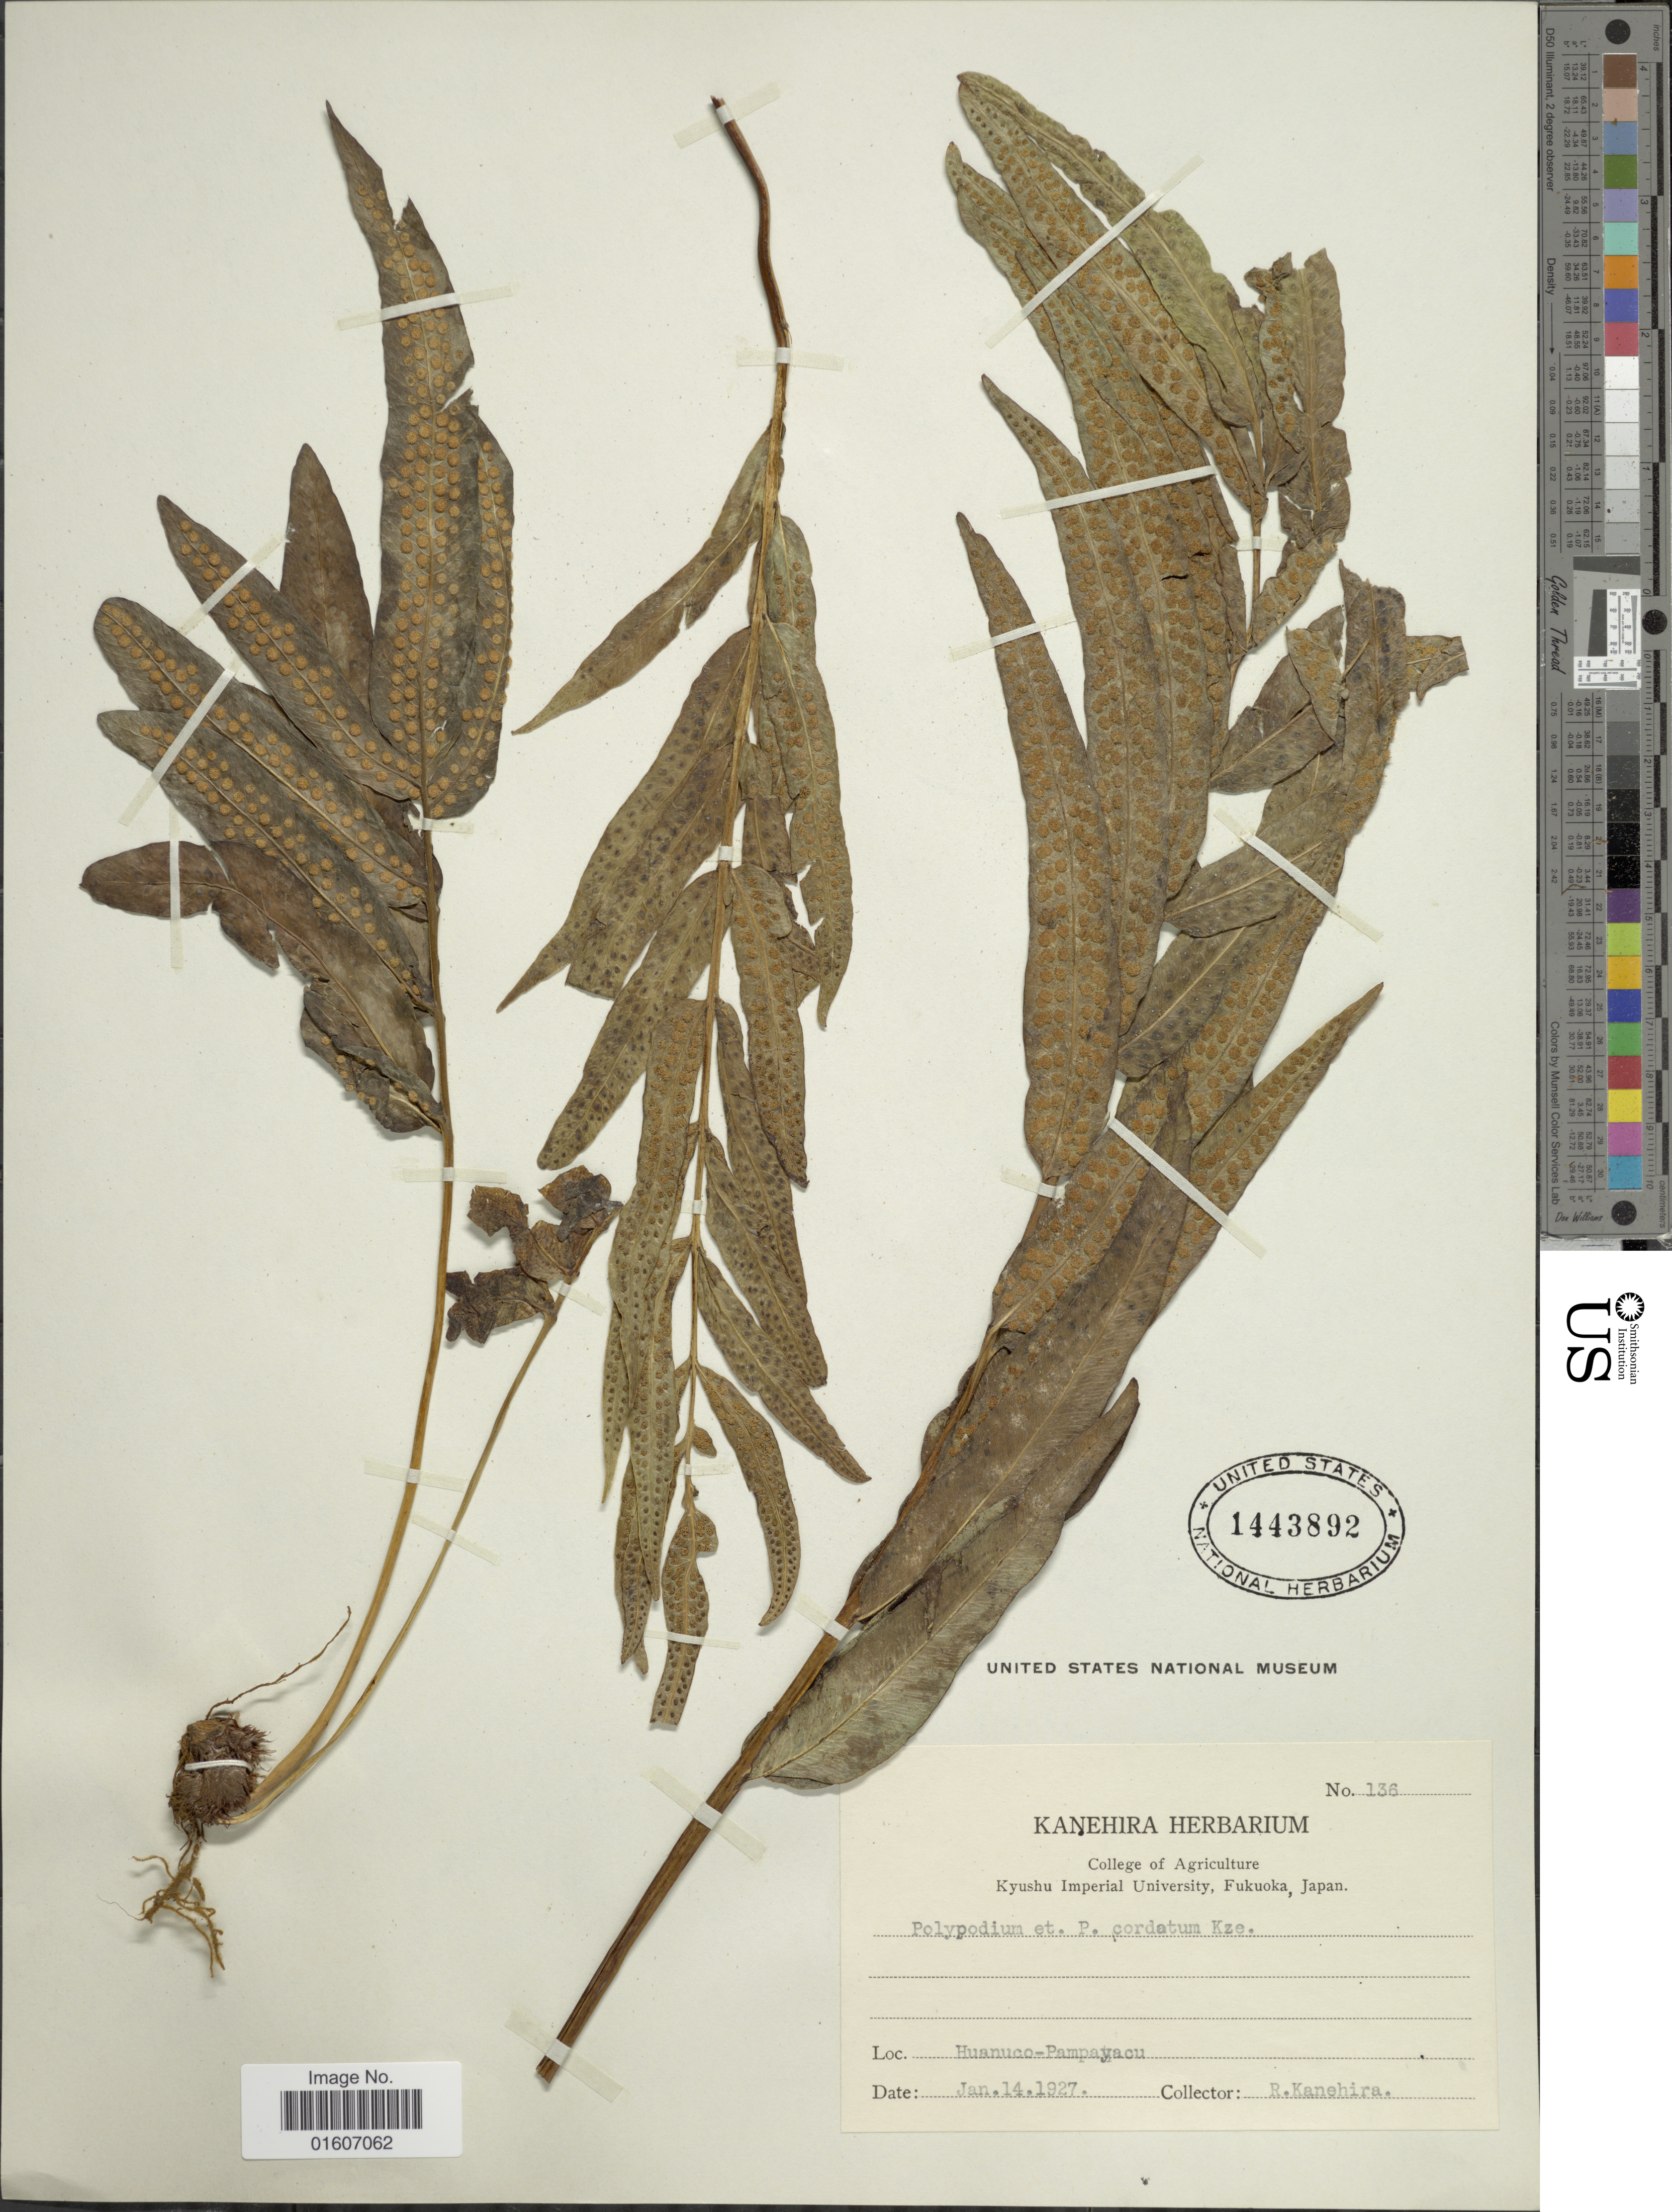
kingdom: Plantae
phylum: Tracheophyta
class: Polypodiopsida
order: Polypodiales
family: Polypodiaceae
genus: Serpocaulon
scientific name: Serpocaulon triseriale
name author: (Sw.) A.R. Sm.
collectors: R. Kanehira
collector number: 136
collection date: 1927-01-14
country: Peru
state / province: Huánuco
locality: Pampayacu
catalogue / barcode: US 1443892